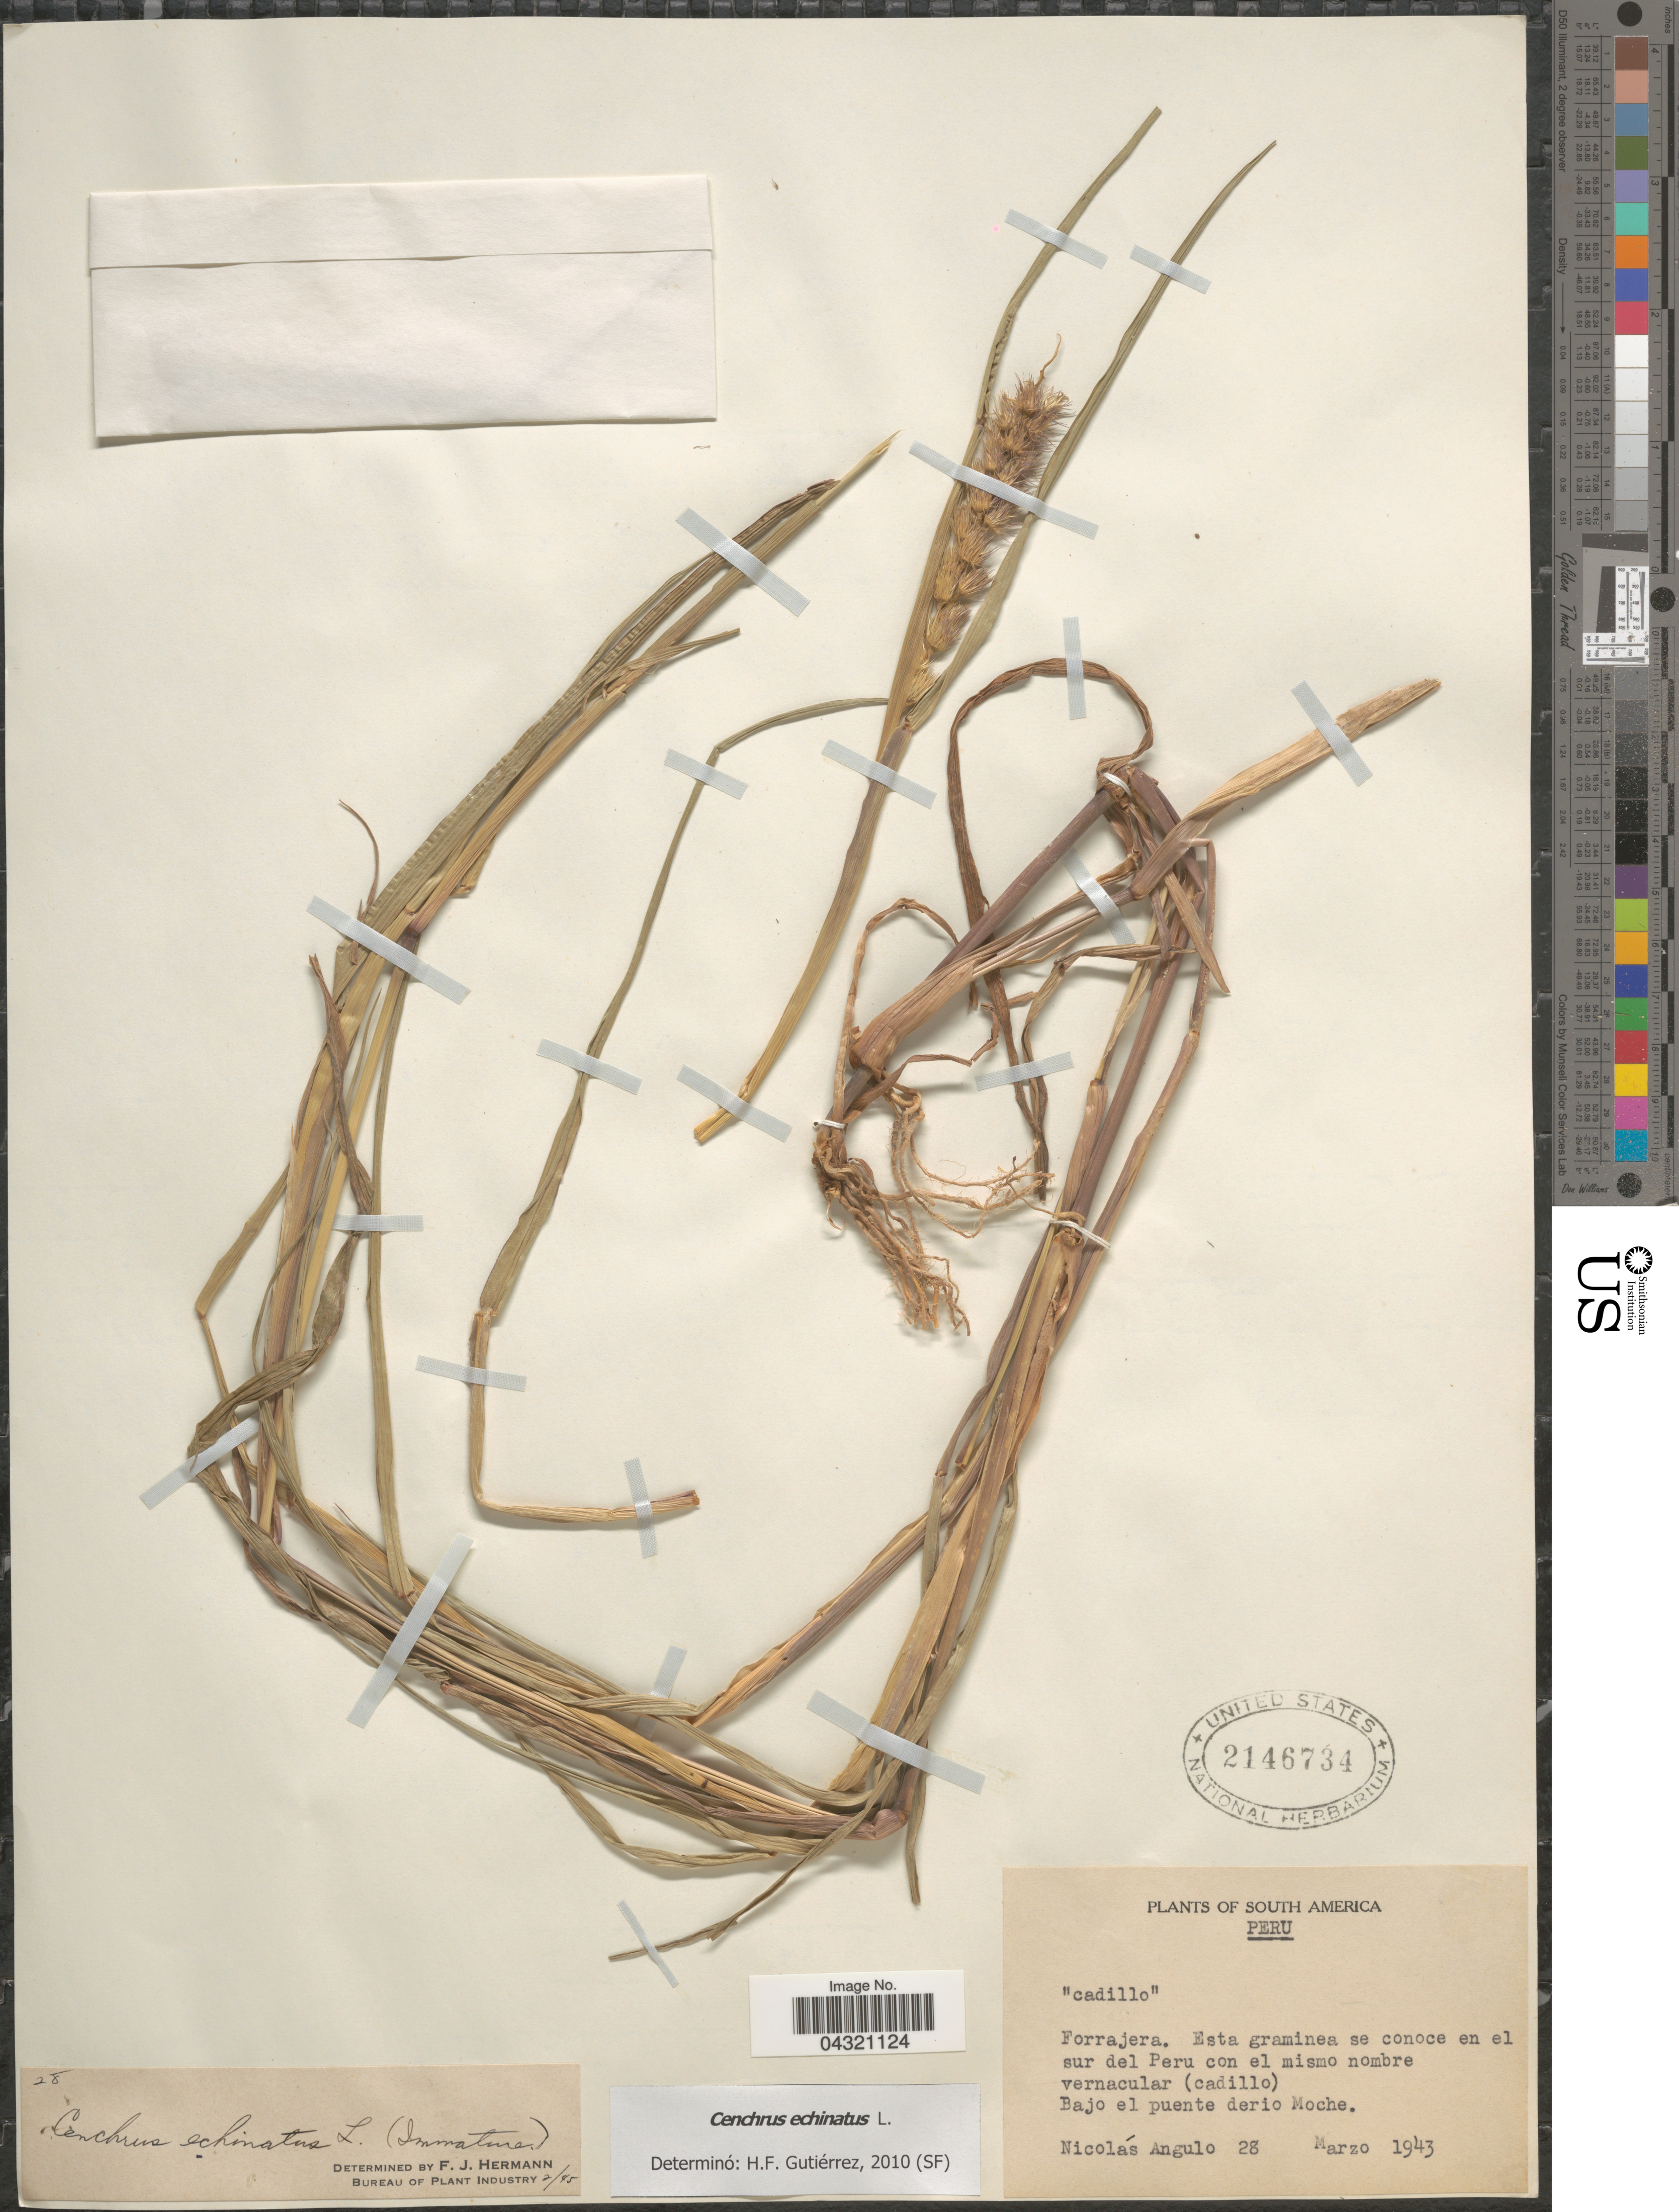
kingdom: Plantae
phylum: Tracheophyta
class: Liliopsida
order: Poales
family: Poaceae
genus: Cenchrus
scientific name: Cenchrus echinatus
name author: L.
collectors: N. Angulo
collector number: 28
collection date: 1943-03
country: Peru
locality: Forrajera. Esta graminea se conoce en el sur del Peru. Bajo el puente derio Moche.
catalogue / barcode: US 2146734